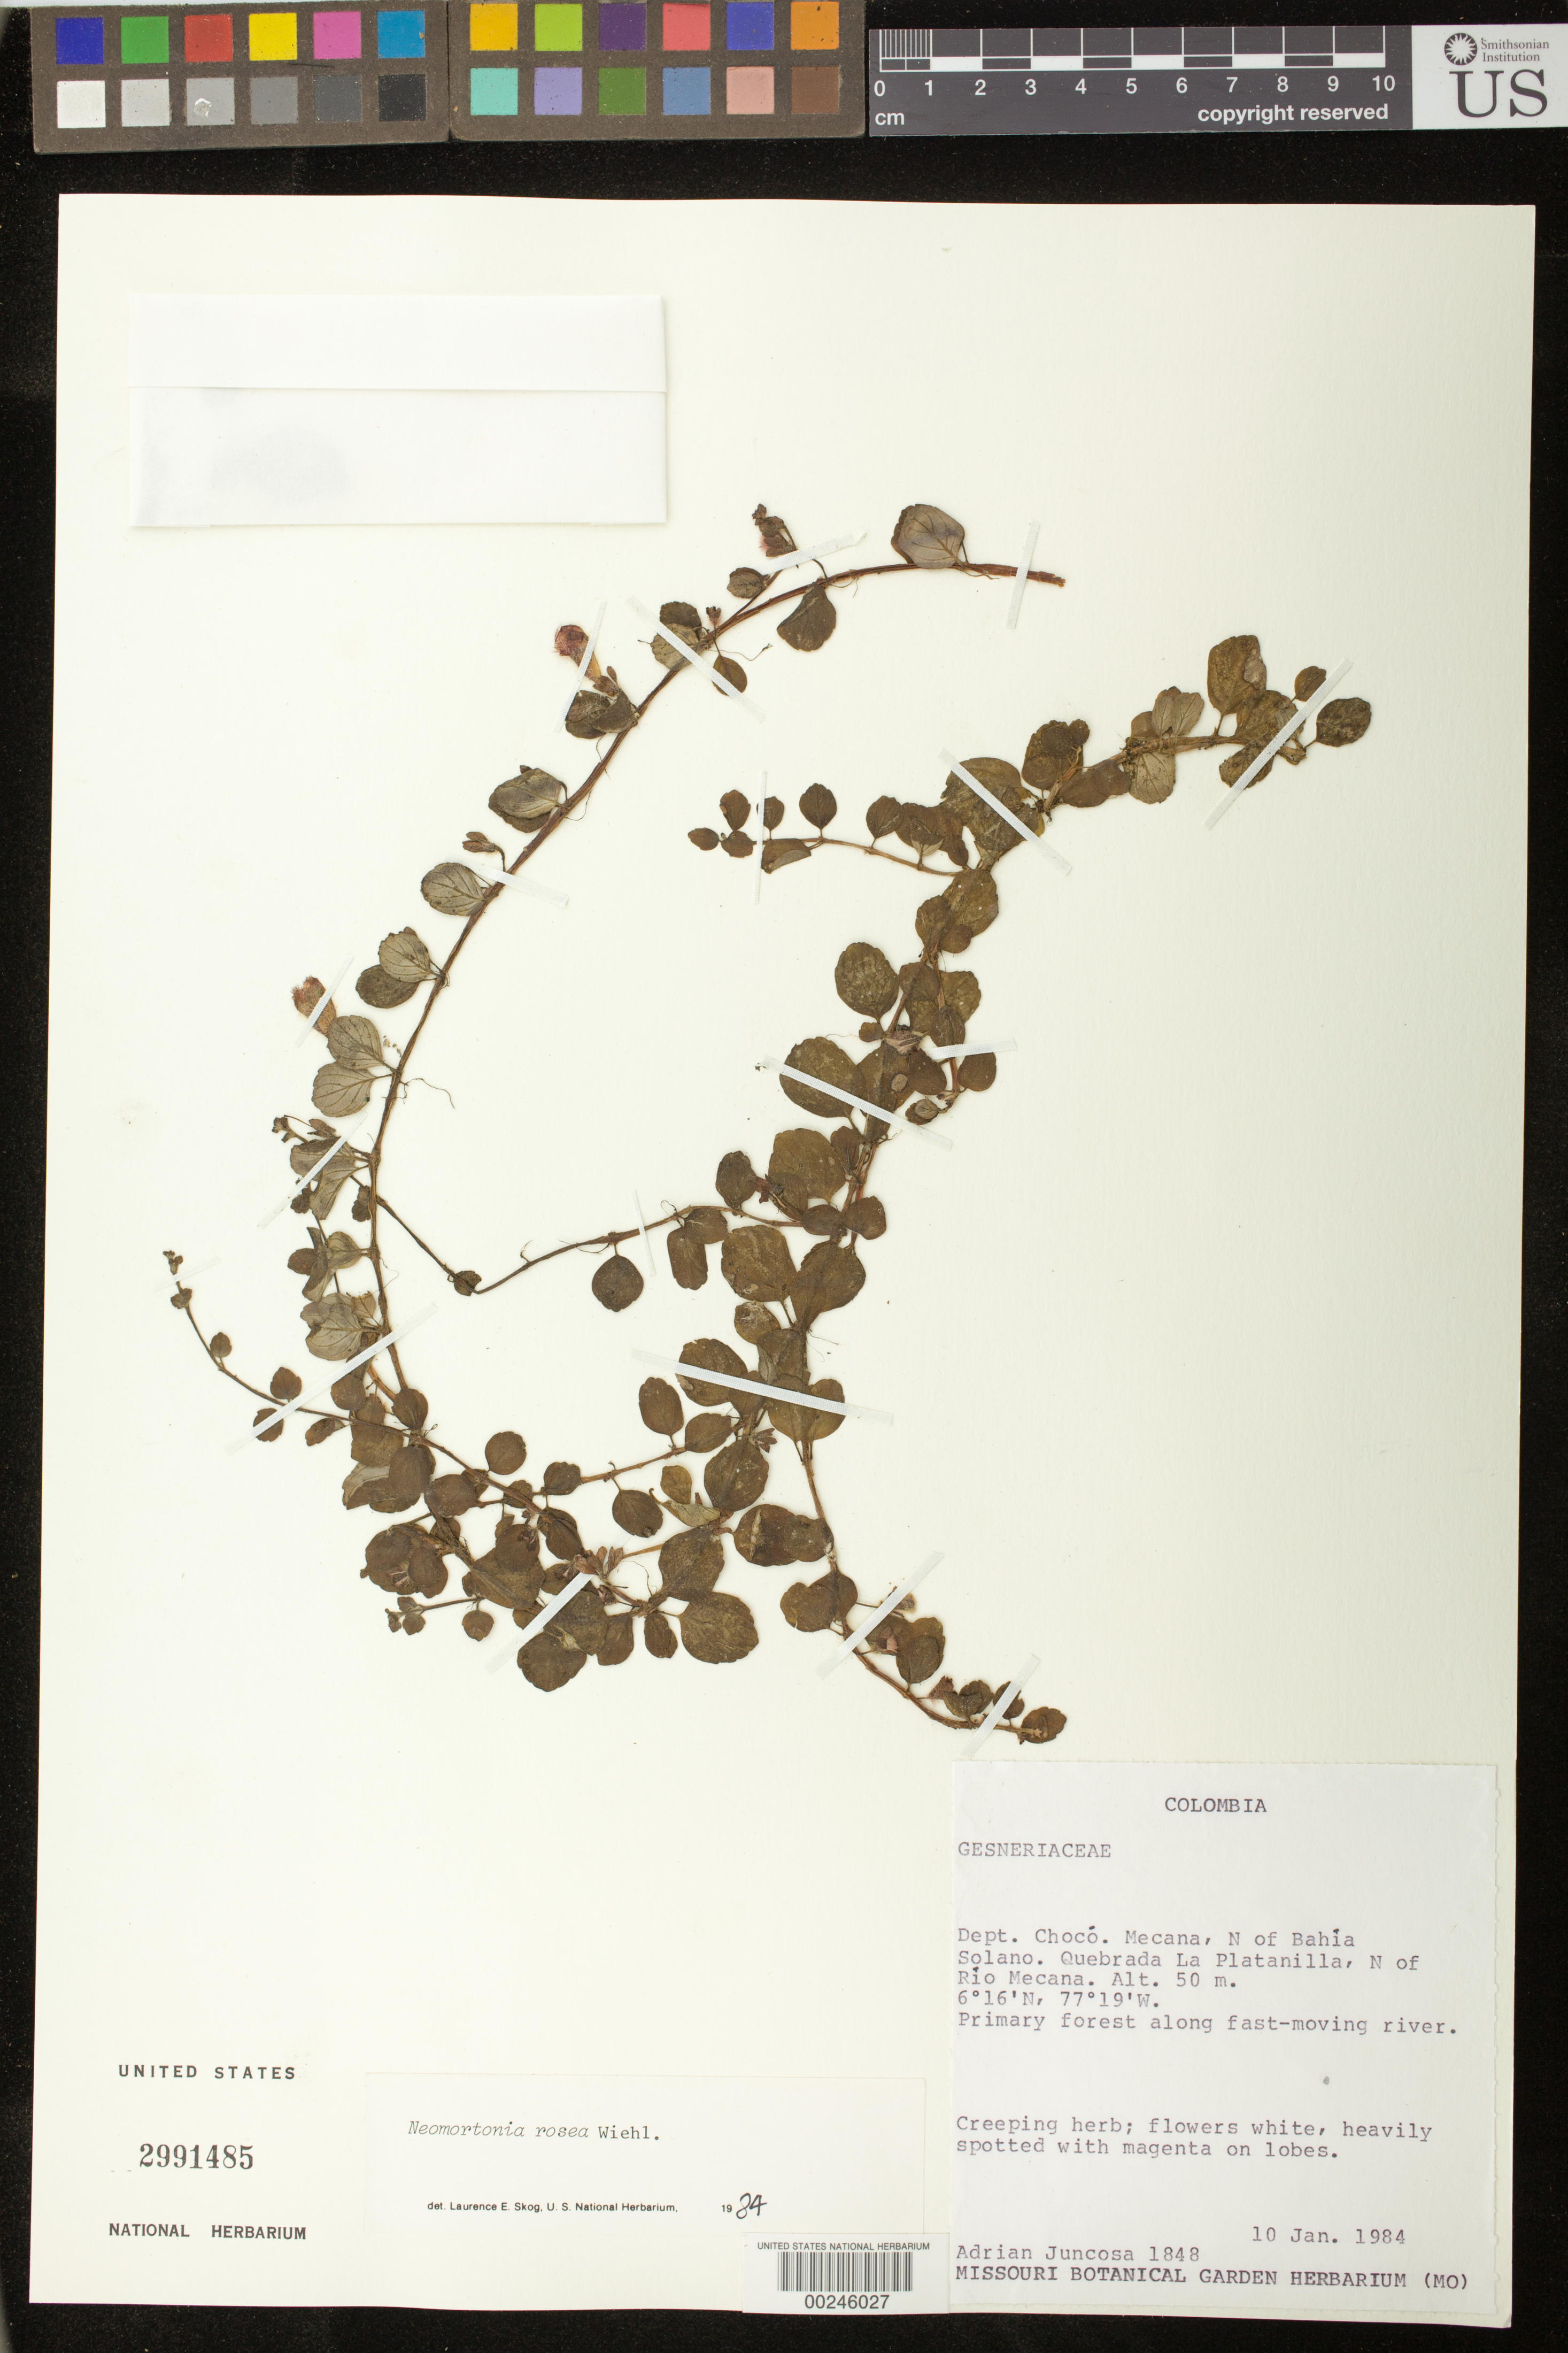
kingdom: Plantae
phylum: Tracheophyta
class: Magnoliopsida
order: Lamiales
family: Gesneriaceae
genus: Neomortonia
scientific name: Neomortonia rosea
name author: Wiehler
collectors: A. Juncosa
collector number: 1848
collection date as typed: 10 Jan 1984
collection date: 1984-01-10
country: Colombia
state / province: Chocó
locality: Mecana, N of Bahia Solano, Quebrada la Platanilla, N of Rio Mecana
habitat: Primary forest along fast-moving river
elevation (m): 50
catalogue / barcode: US 2991485